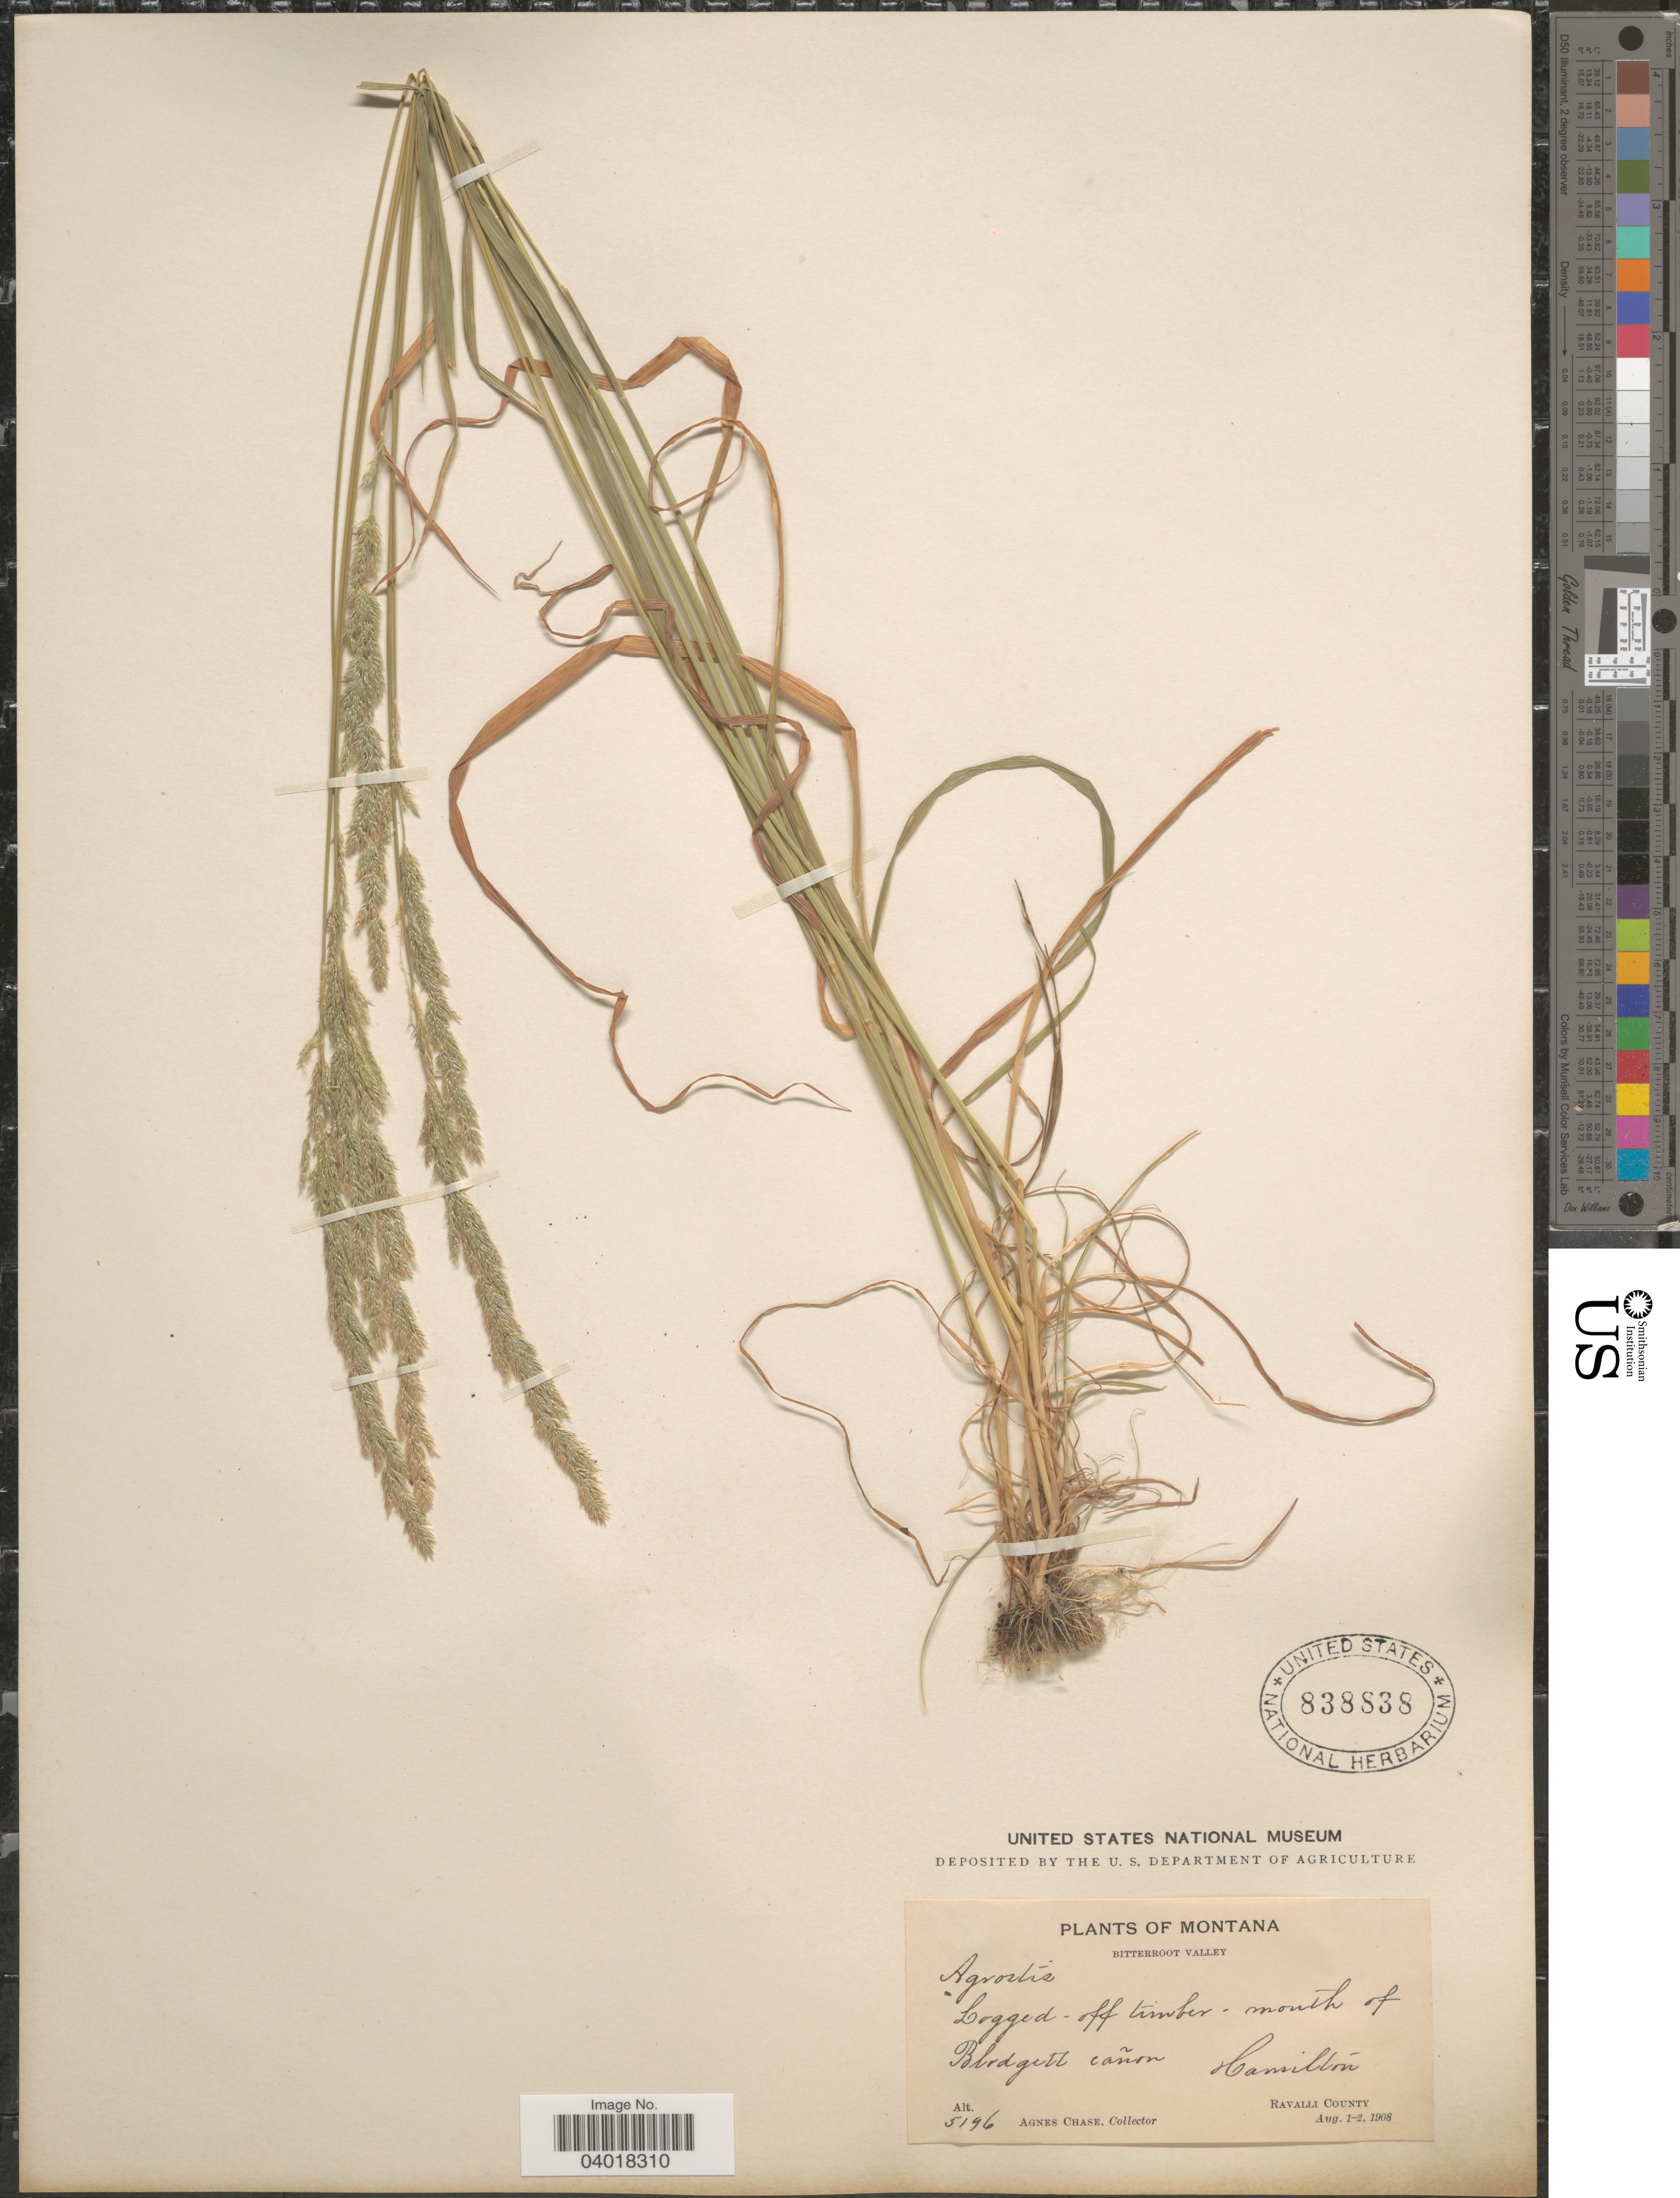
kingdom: Plantae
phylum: Tracheophyta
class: Liliopsida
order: Poales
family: Poaceae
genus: Agrostis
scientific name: Agrostis exarata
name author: Trin.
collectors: A. Chase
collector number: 5196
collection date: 1908-08-01/1908-08-02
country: United States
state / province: Montana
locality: Bitterroot Valley. Logged-off timber mouth of Blodgett Cañon. Hamilton. Ravalli County.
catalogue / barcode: US 838838